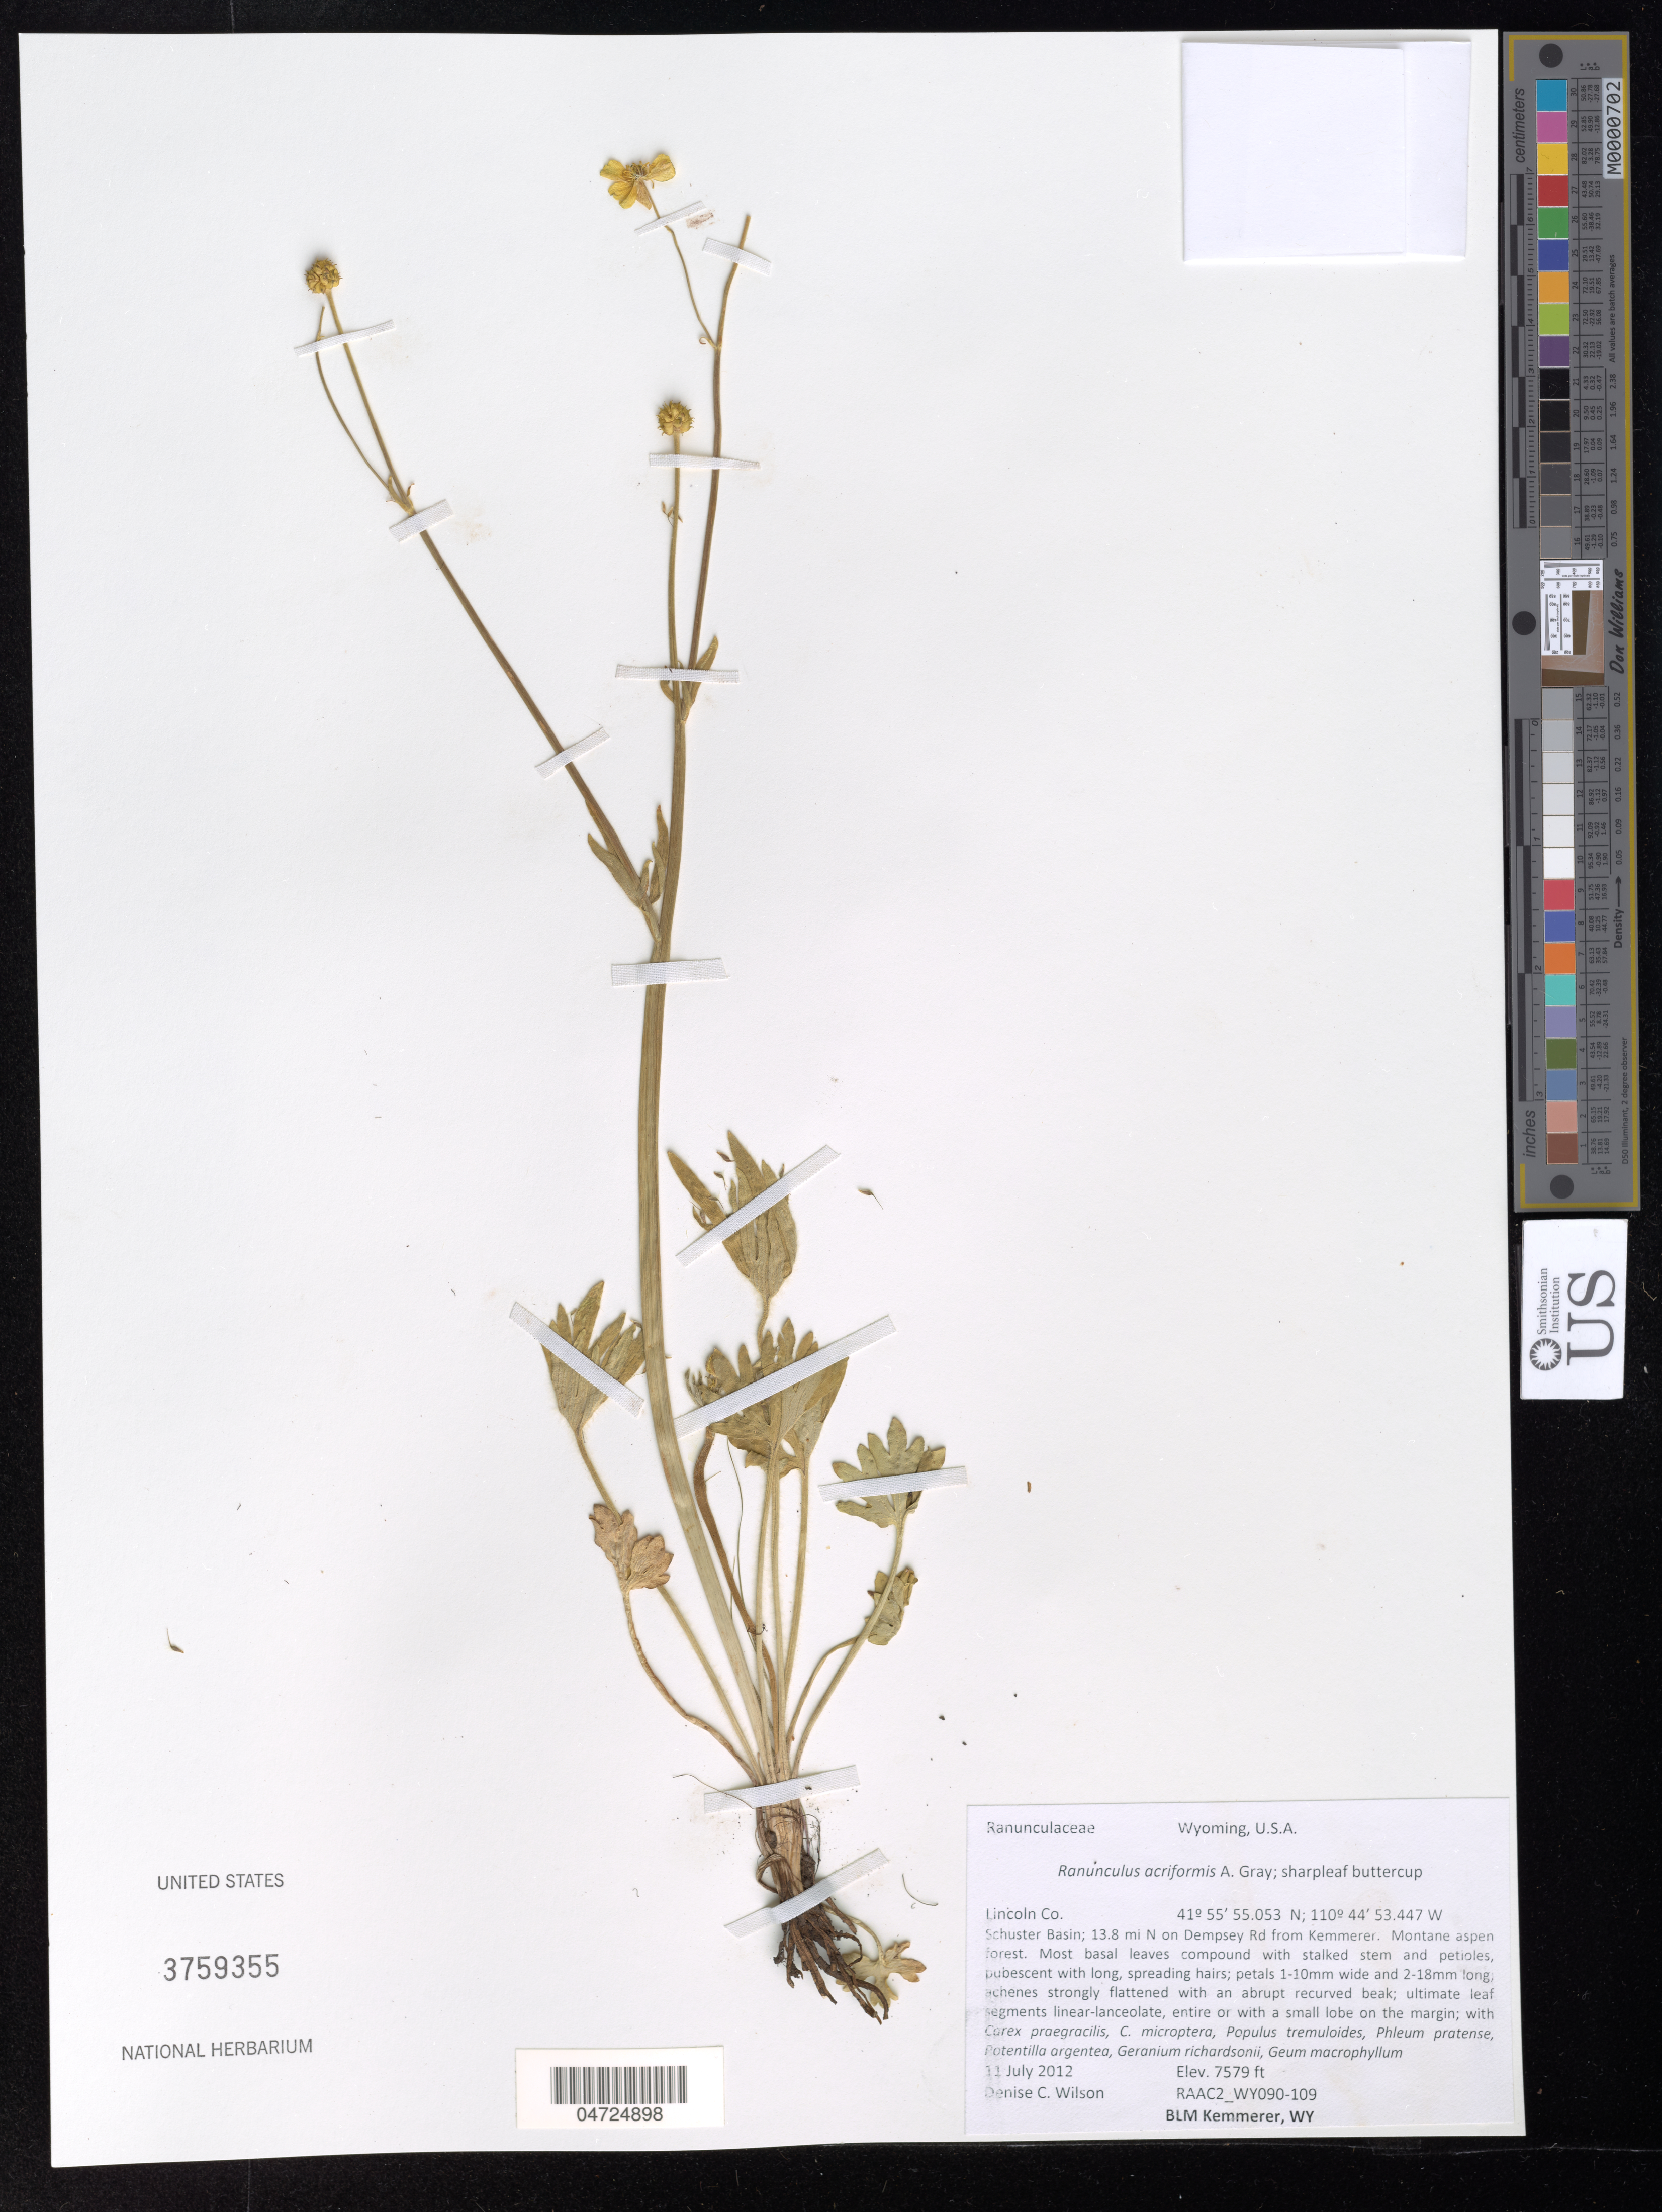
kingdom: Plantae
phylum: Tracheophyta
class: Magnoliopsida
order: Ranunculales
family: Ranunculaceae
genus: Ranunculus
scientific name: Ranunculus acriformis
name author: A. Gray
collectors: D. Wilson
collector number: RAAC2_WY090-109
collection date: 2012-07-11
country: United States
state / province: Wyoming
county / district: Lincoln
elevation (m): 2310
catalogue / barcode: US 3759355